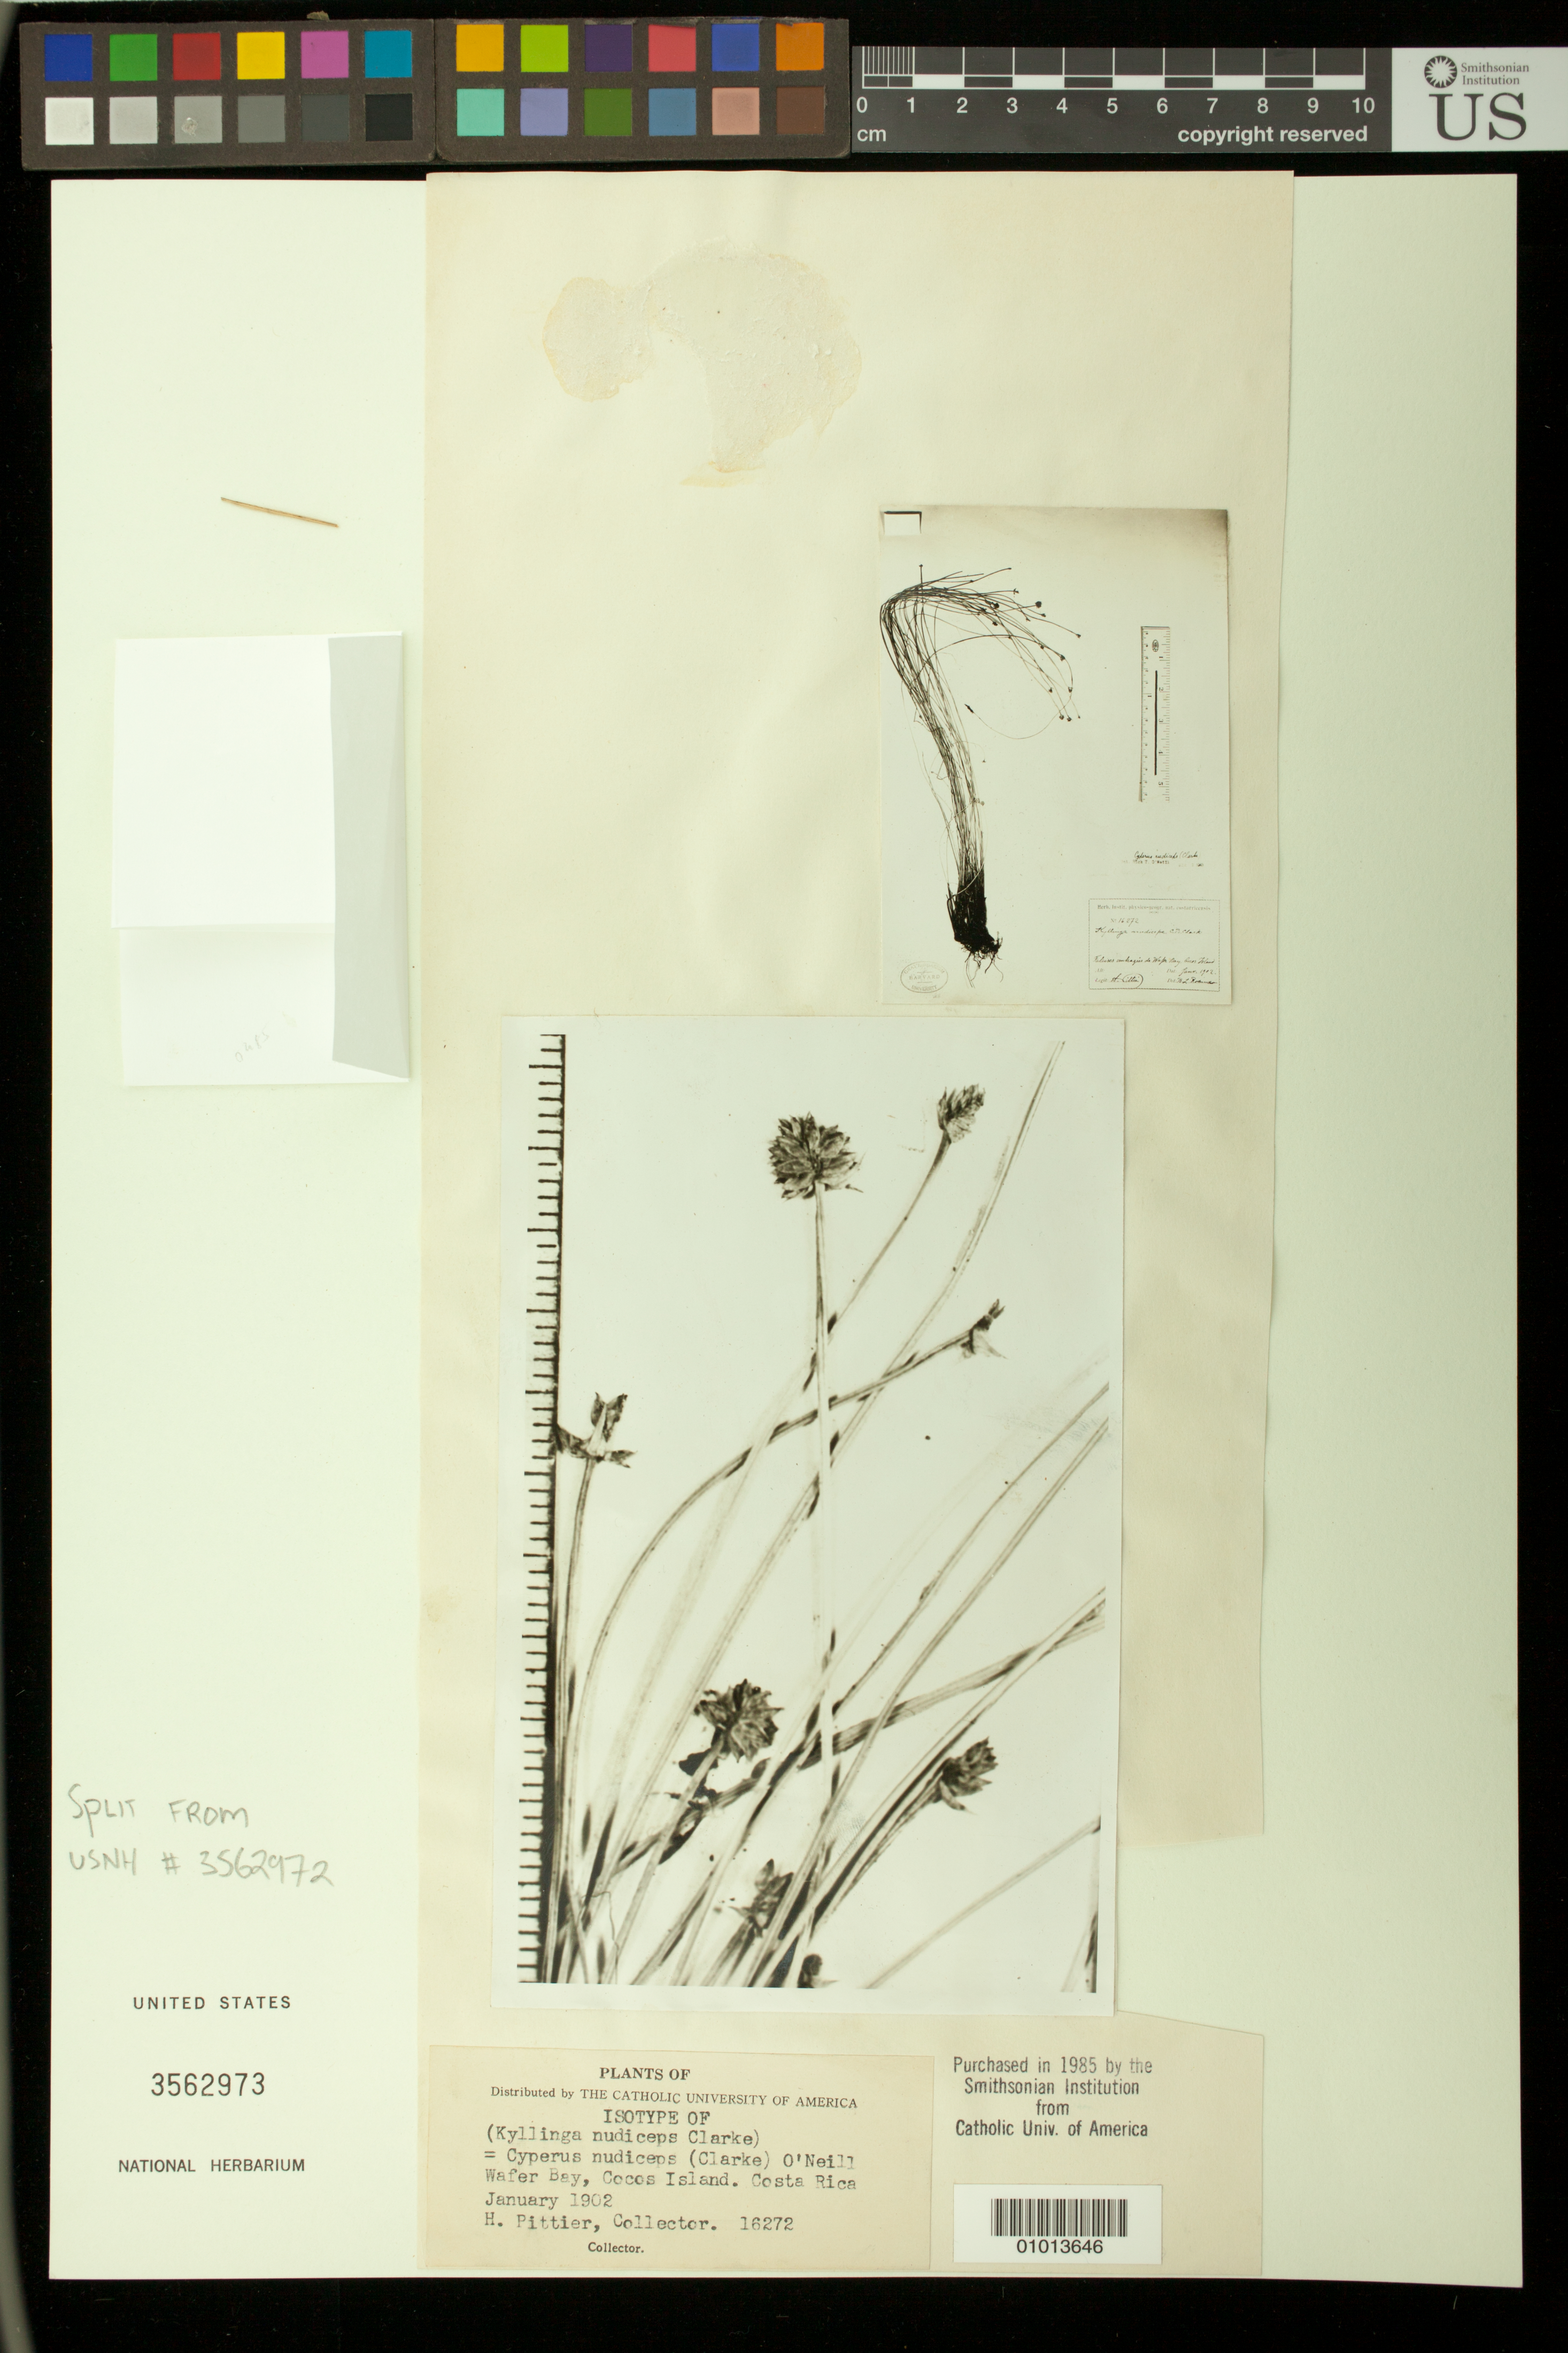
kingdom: Plantae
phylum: Tracheophyta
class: Liliopsida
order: Poales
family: Cyperaceae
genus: Kyllinga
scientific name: Kyllinga nudiceps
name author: C.B. Clarke ex Standl.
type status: Isotype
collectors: H. F. Pittier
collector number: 16272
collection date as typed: Jan 1902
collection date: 1902-01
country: Costa Rica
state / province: Puntarenas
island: Cocos Island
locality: Wafer Bay, Cocos Island, Pacifique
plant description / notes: Photograph and fragmentary material (ex herb. GH?), purchased in 1985 by the Smithsonian Institution from Catholic Univ. of America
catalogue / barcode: US 3562973